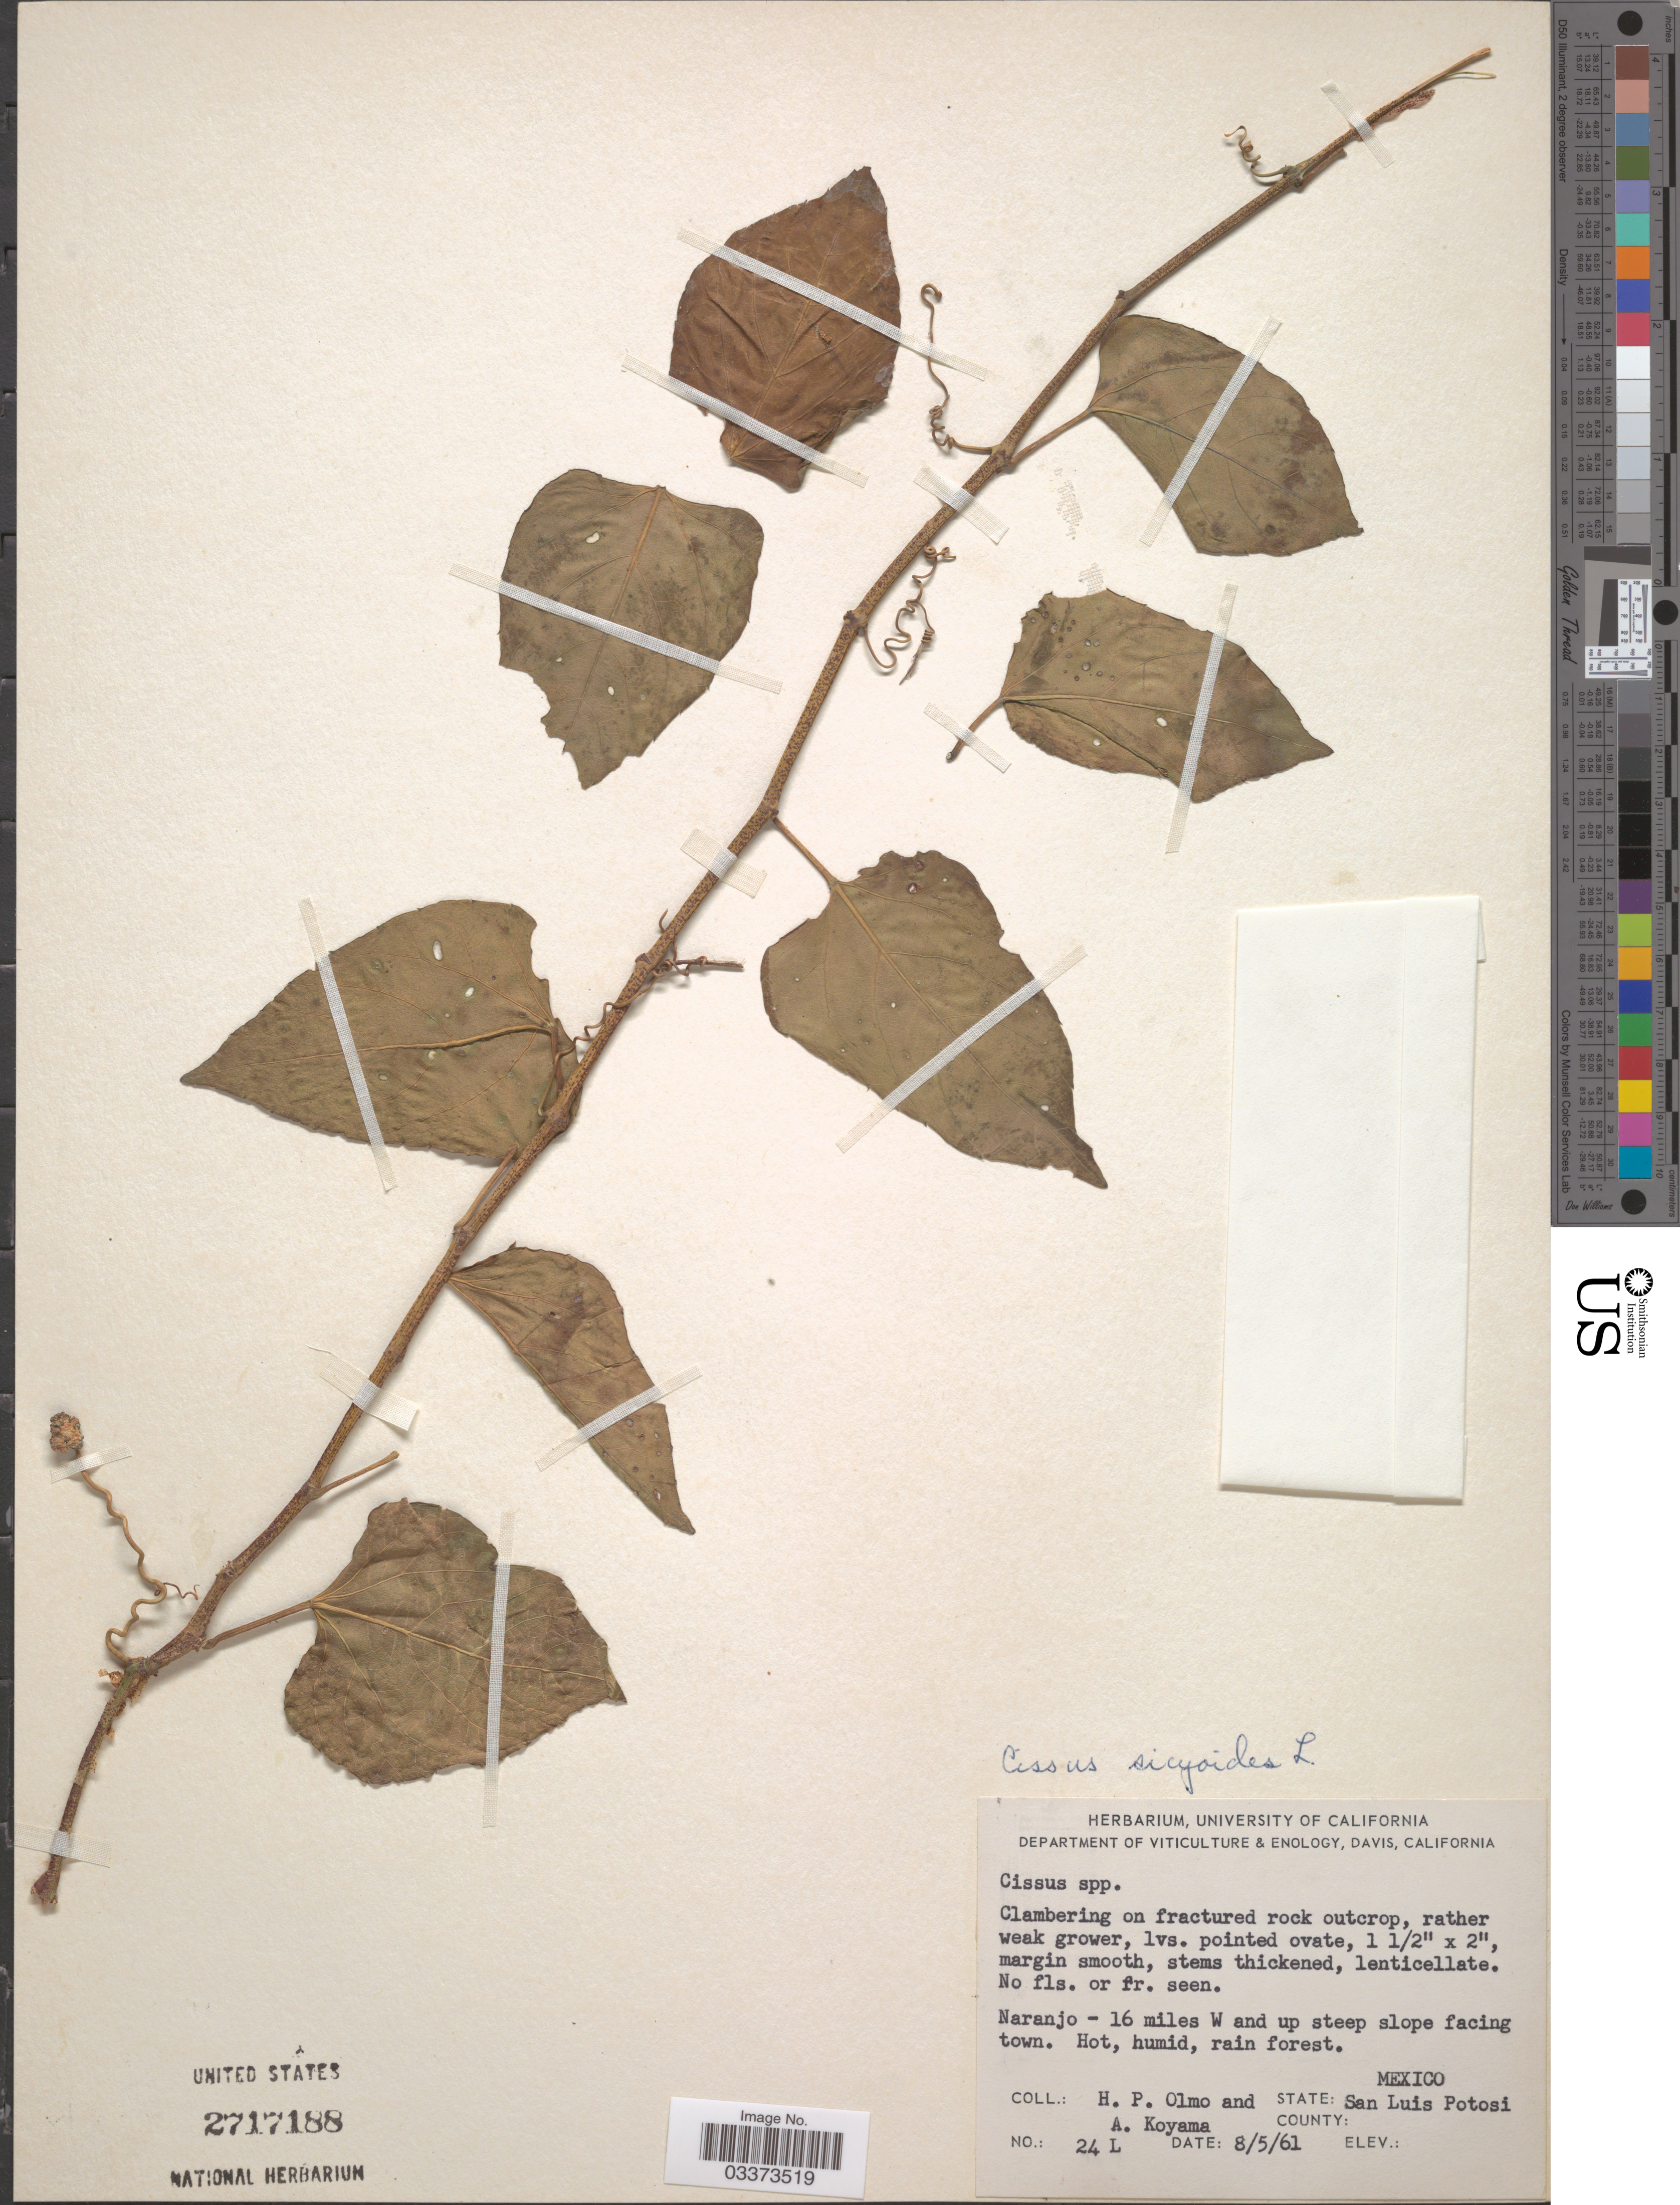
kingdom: Plantae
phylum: Tracheophyta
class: Magnoliopsida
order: Vitales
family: Vitaceae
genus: Cissus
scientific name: Cissus verticillata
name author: (L.) Nicolson & C.E. Jarvis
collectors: H. Olmo & A. Koyama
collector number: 24 L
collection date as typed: Transcribed d/m/y: 8/5/61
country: Mexico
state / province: San Luis Potosí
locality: Naranjo - 16 miles W and up steep slope facing town.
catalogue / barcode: US 2717188